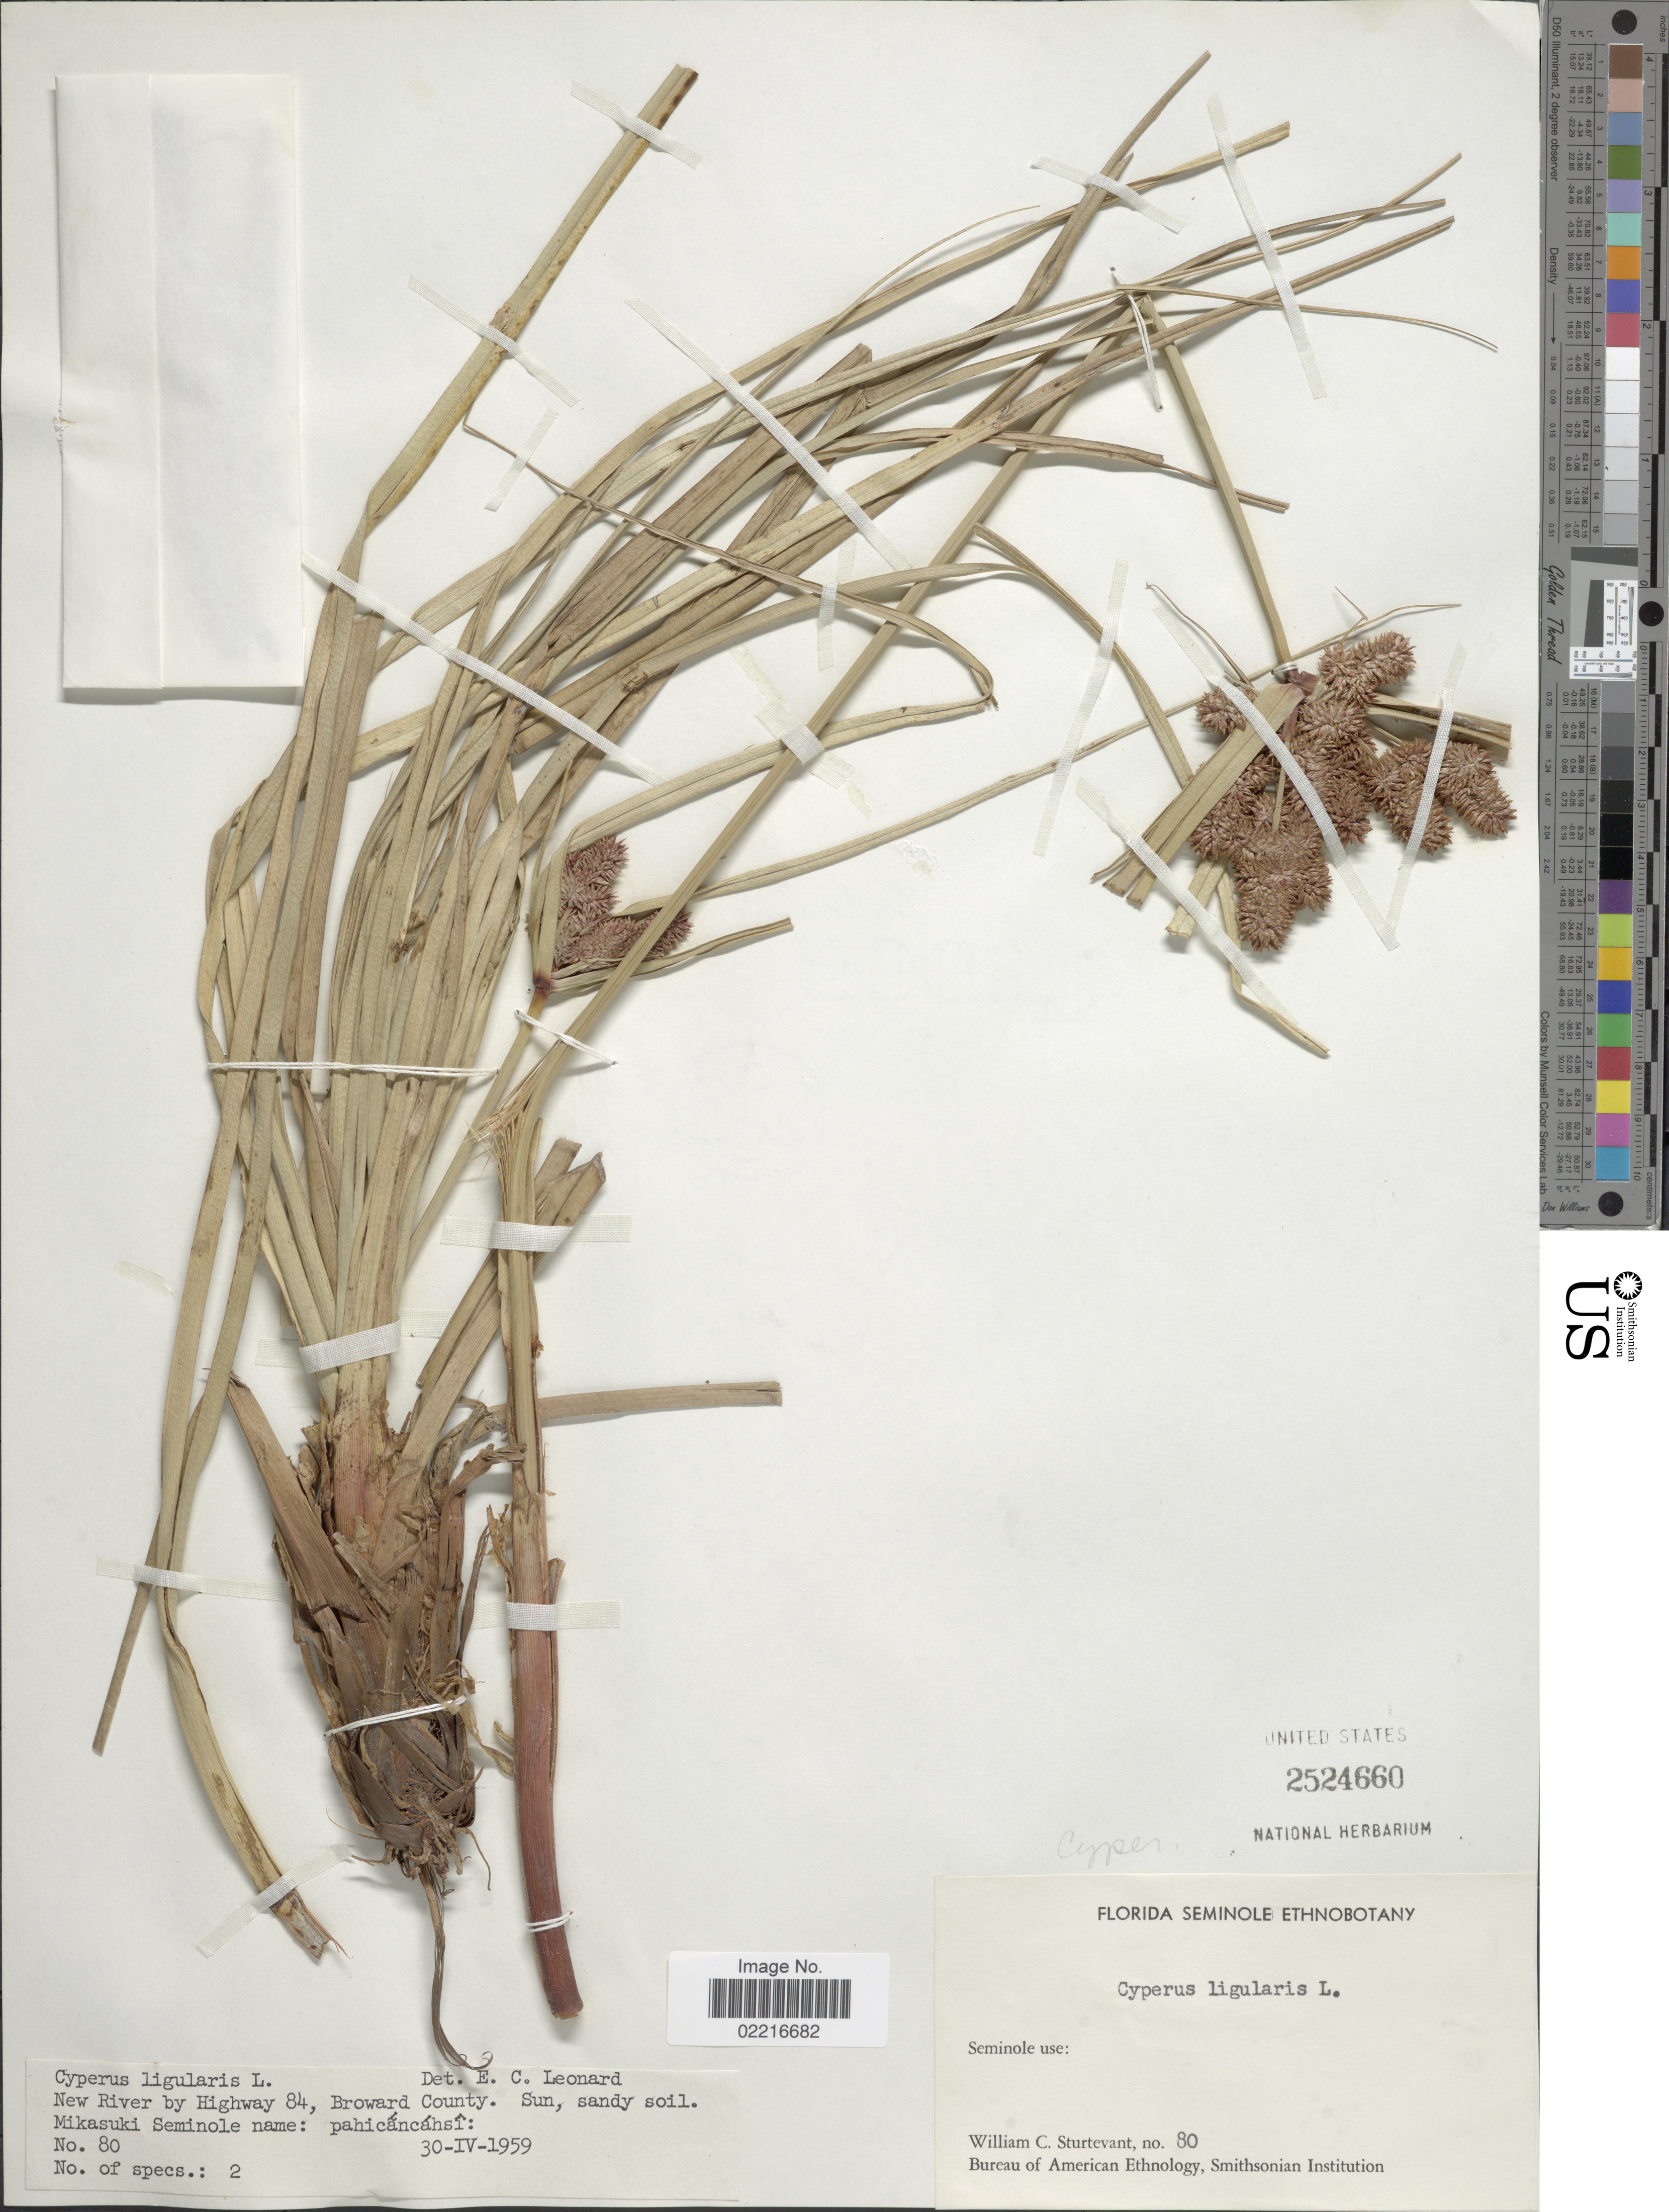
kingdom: Plantae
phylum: Tracheophyta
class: Liliopsida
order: Poales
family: Cyperaceae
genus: Cyperus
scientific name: Cyperus ligularis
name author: L.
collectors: W. Sturtevant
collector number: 80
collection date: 1959-04-30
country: United States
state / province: Florida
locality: New River by Highway 84, Broward County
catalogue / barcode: US 2524660